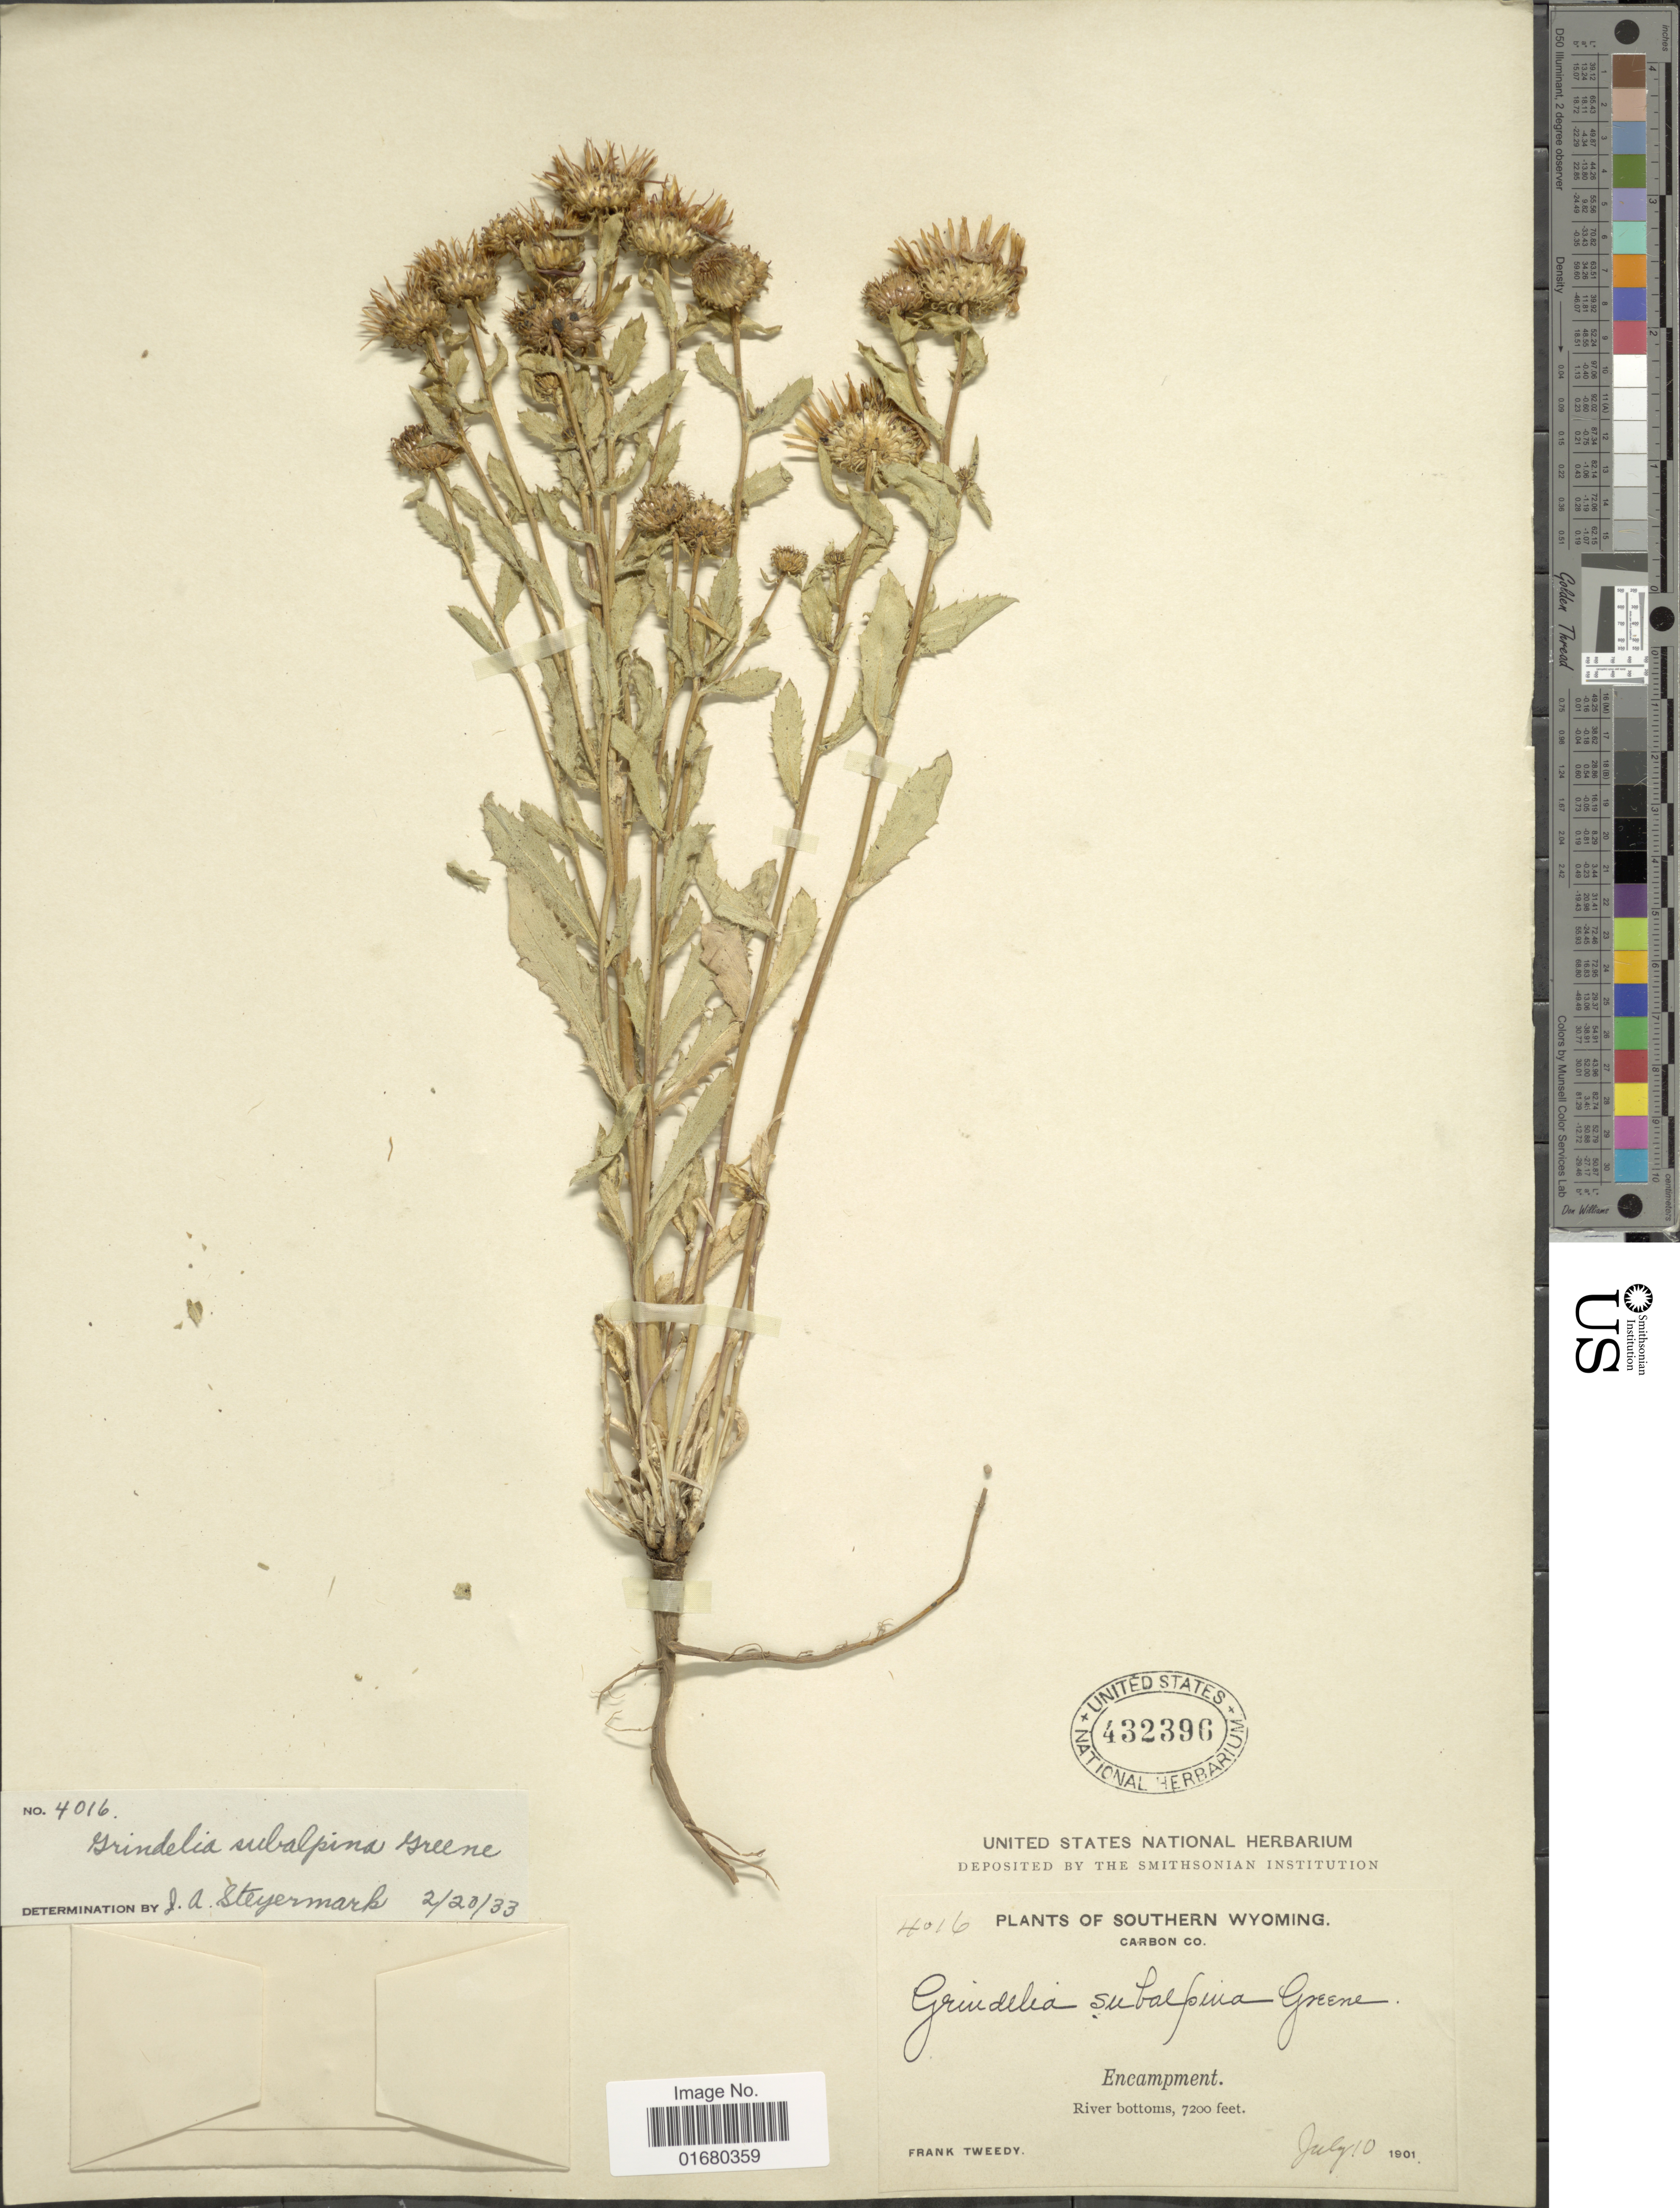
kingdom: Plantae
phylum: Tracheophyta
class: Magnoliopsida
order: Asterales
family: Asteraceae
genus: Grindelia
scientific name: Grindelia subalpina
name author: S.W. Greene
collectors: F. Tweedy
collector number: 4016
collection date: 1901-07-10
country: United States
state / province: Wyoming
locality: Southern Wyoming, Carbon Co., Encampment, River bottoms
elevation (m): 2195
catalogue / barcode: US 432396